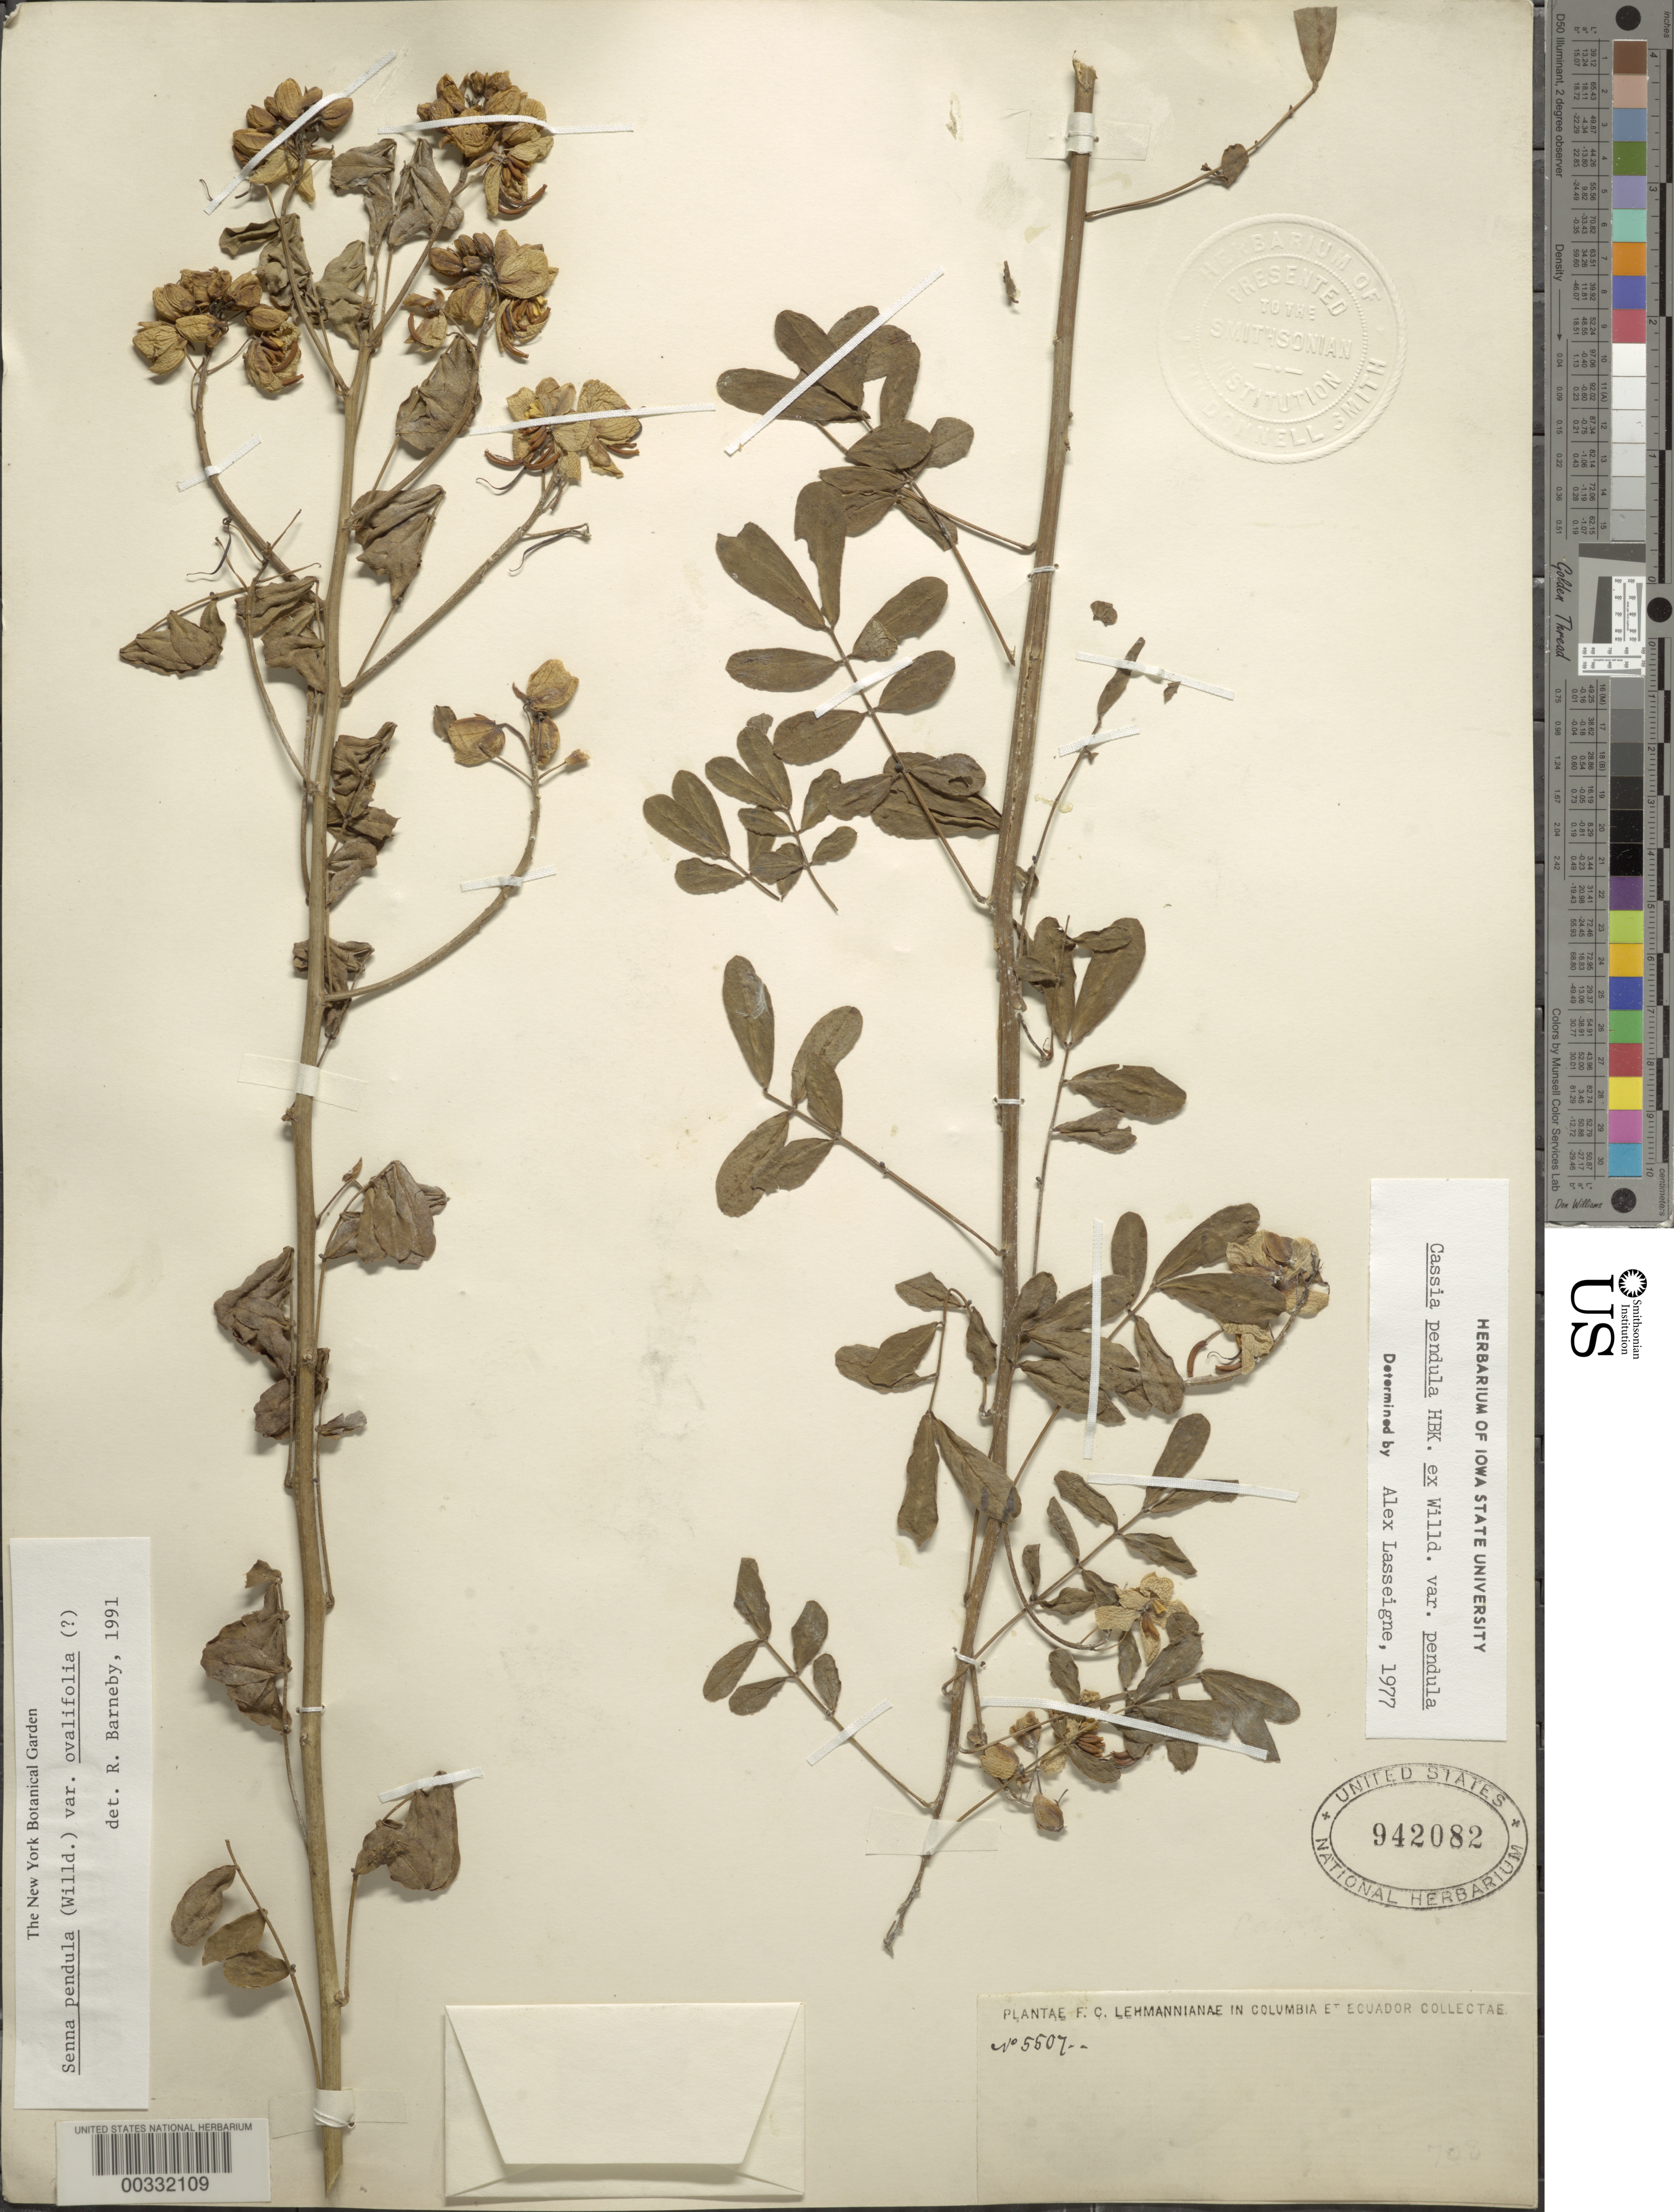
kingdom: Plantae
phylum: Tracheophyta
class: Magnoliopsida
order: Fabales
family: Fabaceae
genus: Senna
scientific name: Senna pendula var. ovalifolia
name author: H.S. Irwin & Barneby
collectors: F. C. Lehmann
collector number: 5507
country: Colombia / Ecuador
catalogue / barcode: US 942082